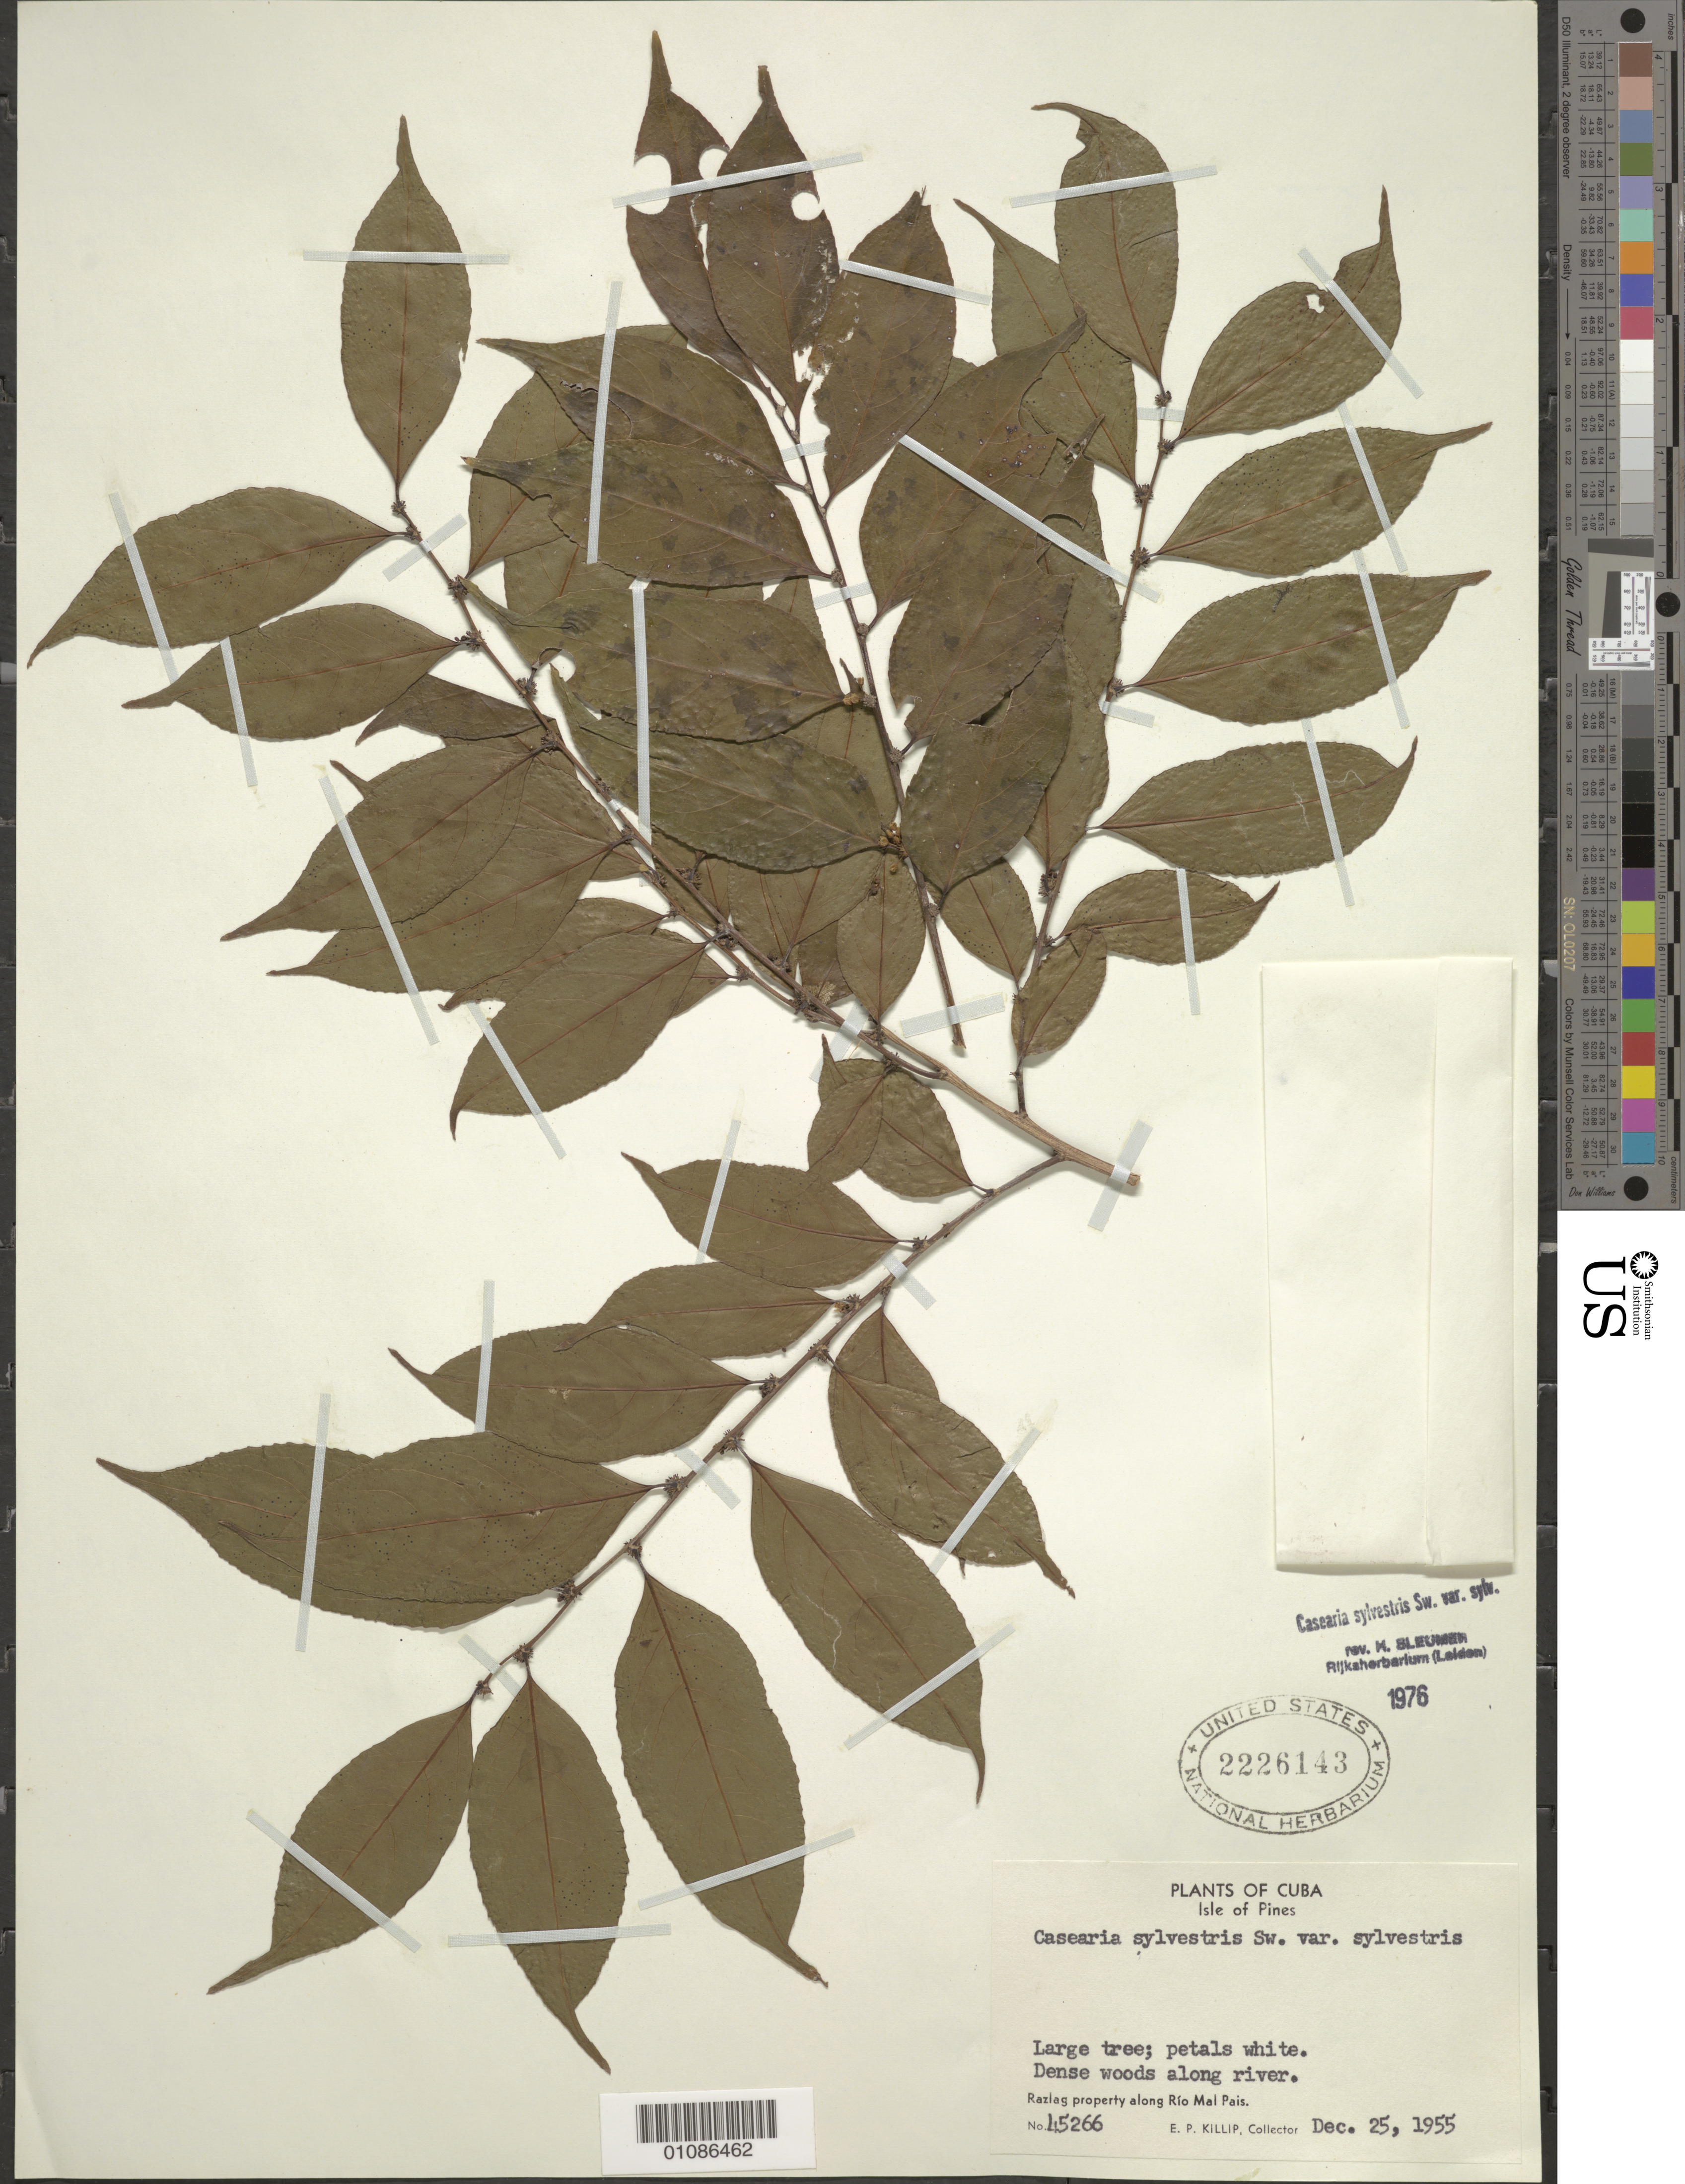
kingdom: Plantae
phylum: Tracheophyta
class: Magnoliopsida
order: Malpighiales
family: Salicaceae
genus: Casearia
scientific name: Casearia sylvestris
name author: Sw.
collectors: E. P. Killip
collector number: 45266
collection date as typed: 25 Dec 1955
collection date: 1955-12-25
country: Cuba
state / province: Isla de La Juventud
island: Isla de la Juventud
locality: Isle of Pines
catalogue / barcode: US 2226143